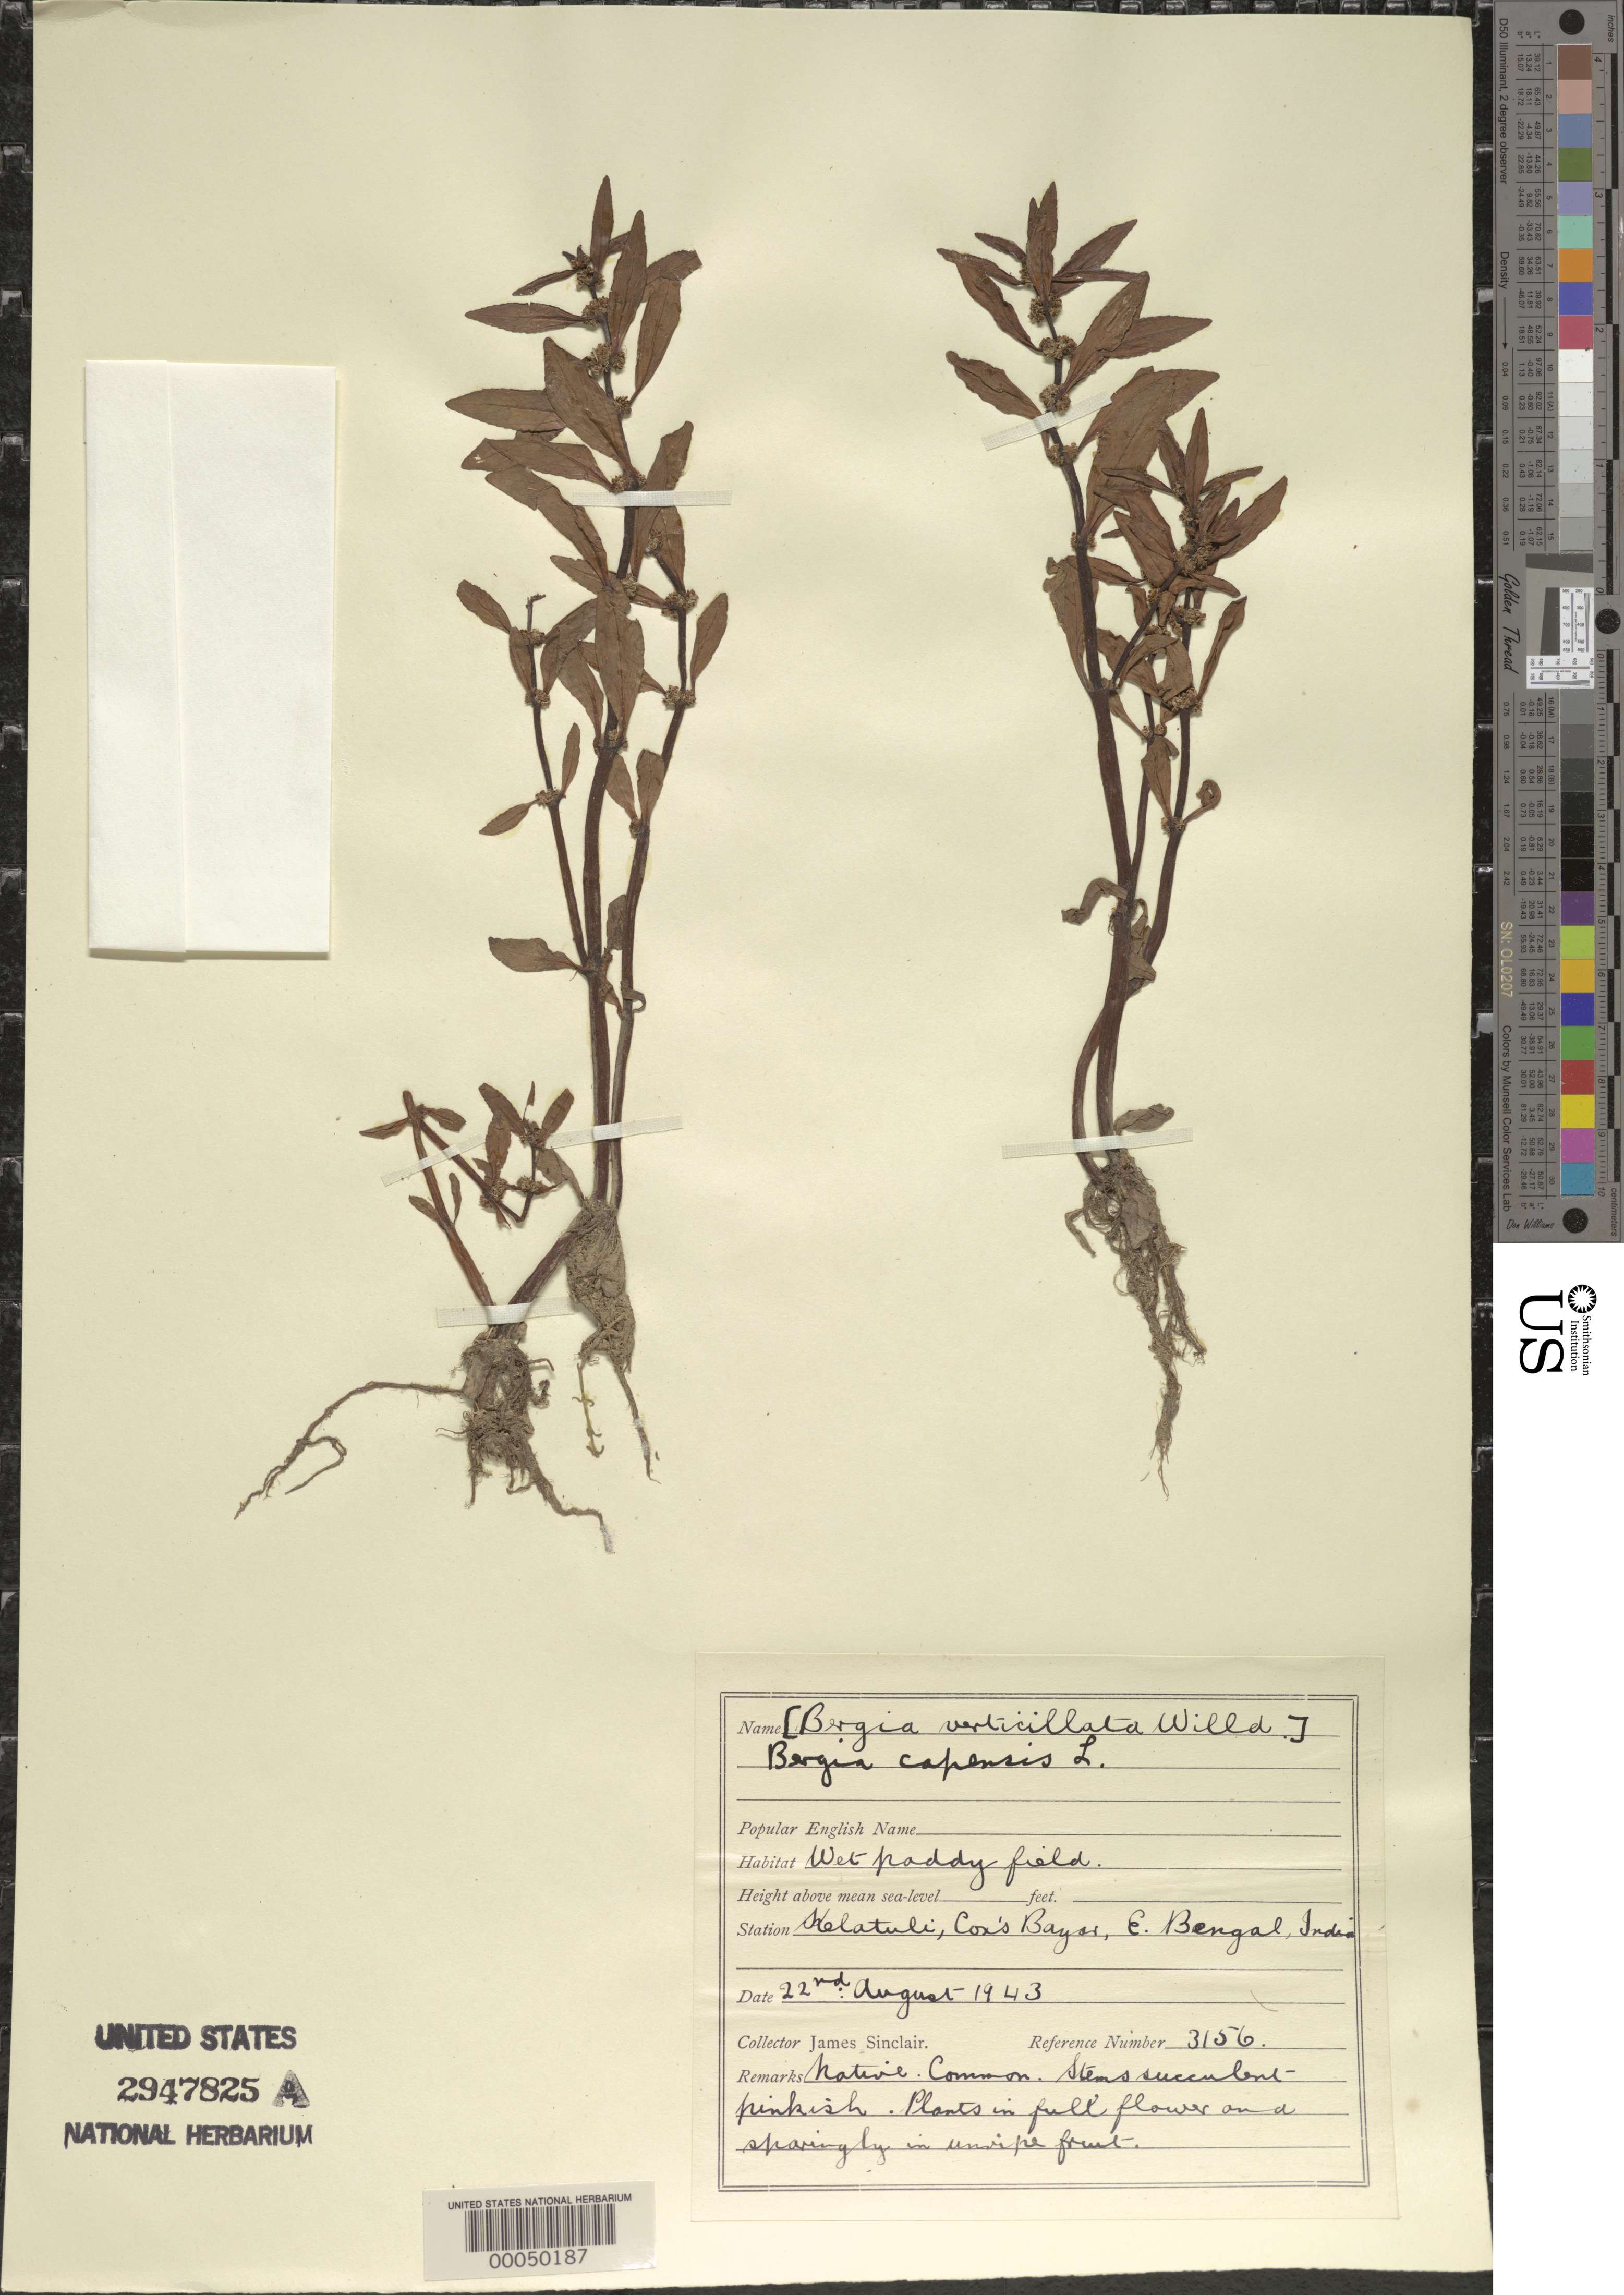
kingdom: Plantae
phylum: Tracheophyta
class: Magnoliopsida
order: Malpighiales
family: Elatinaceae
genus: Bergia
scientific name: Bergia capensis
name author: L.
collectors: J. Sinclair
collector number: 3156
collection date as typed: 22 Aug 1943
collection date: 1943-08-22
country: India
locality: E. Begal, Kelatuli, Con's Bayat.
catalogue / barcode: US 2947825A